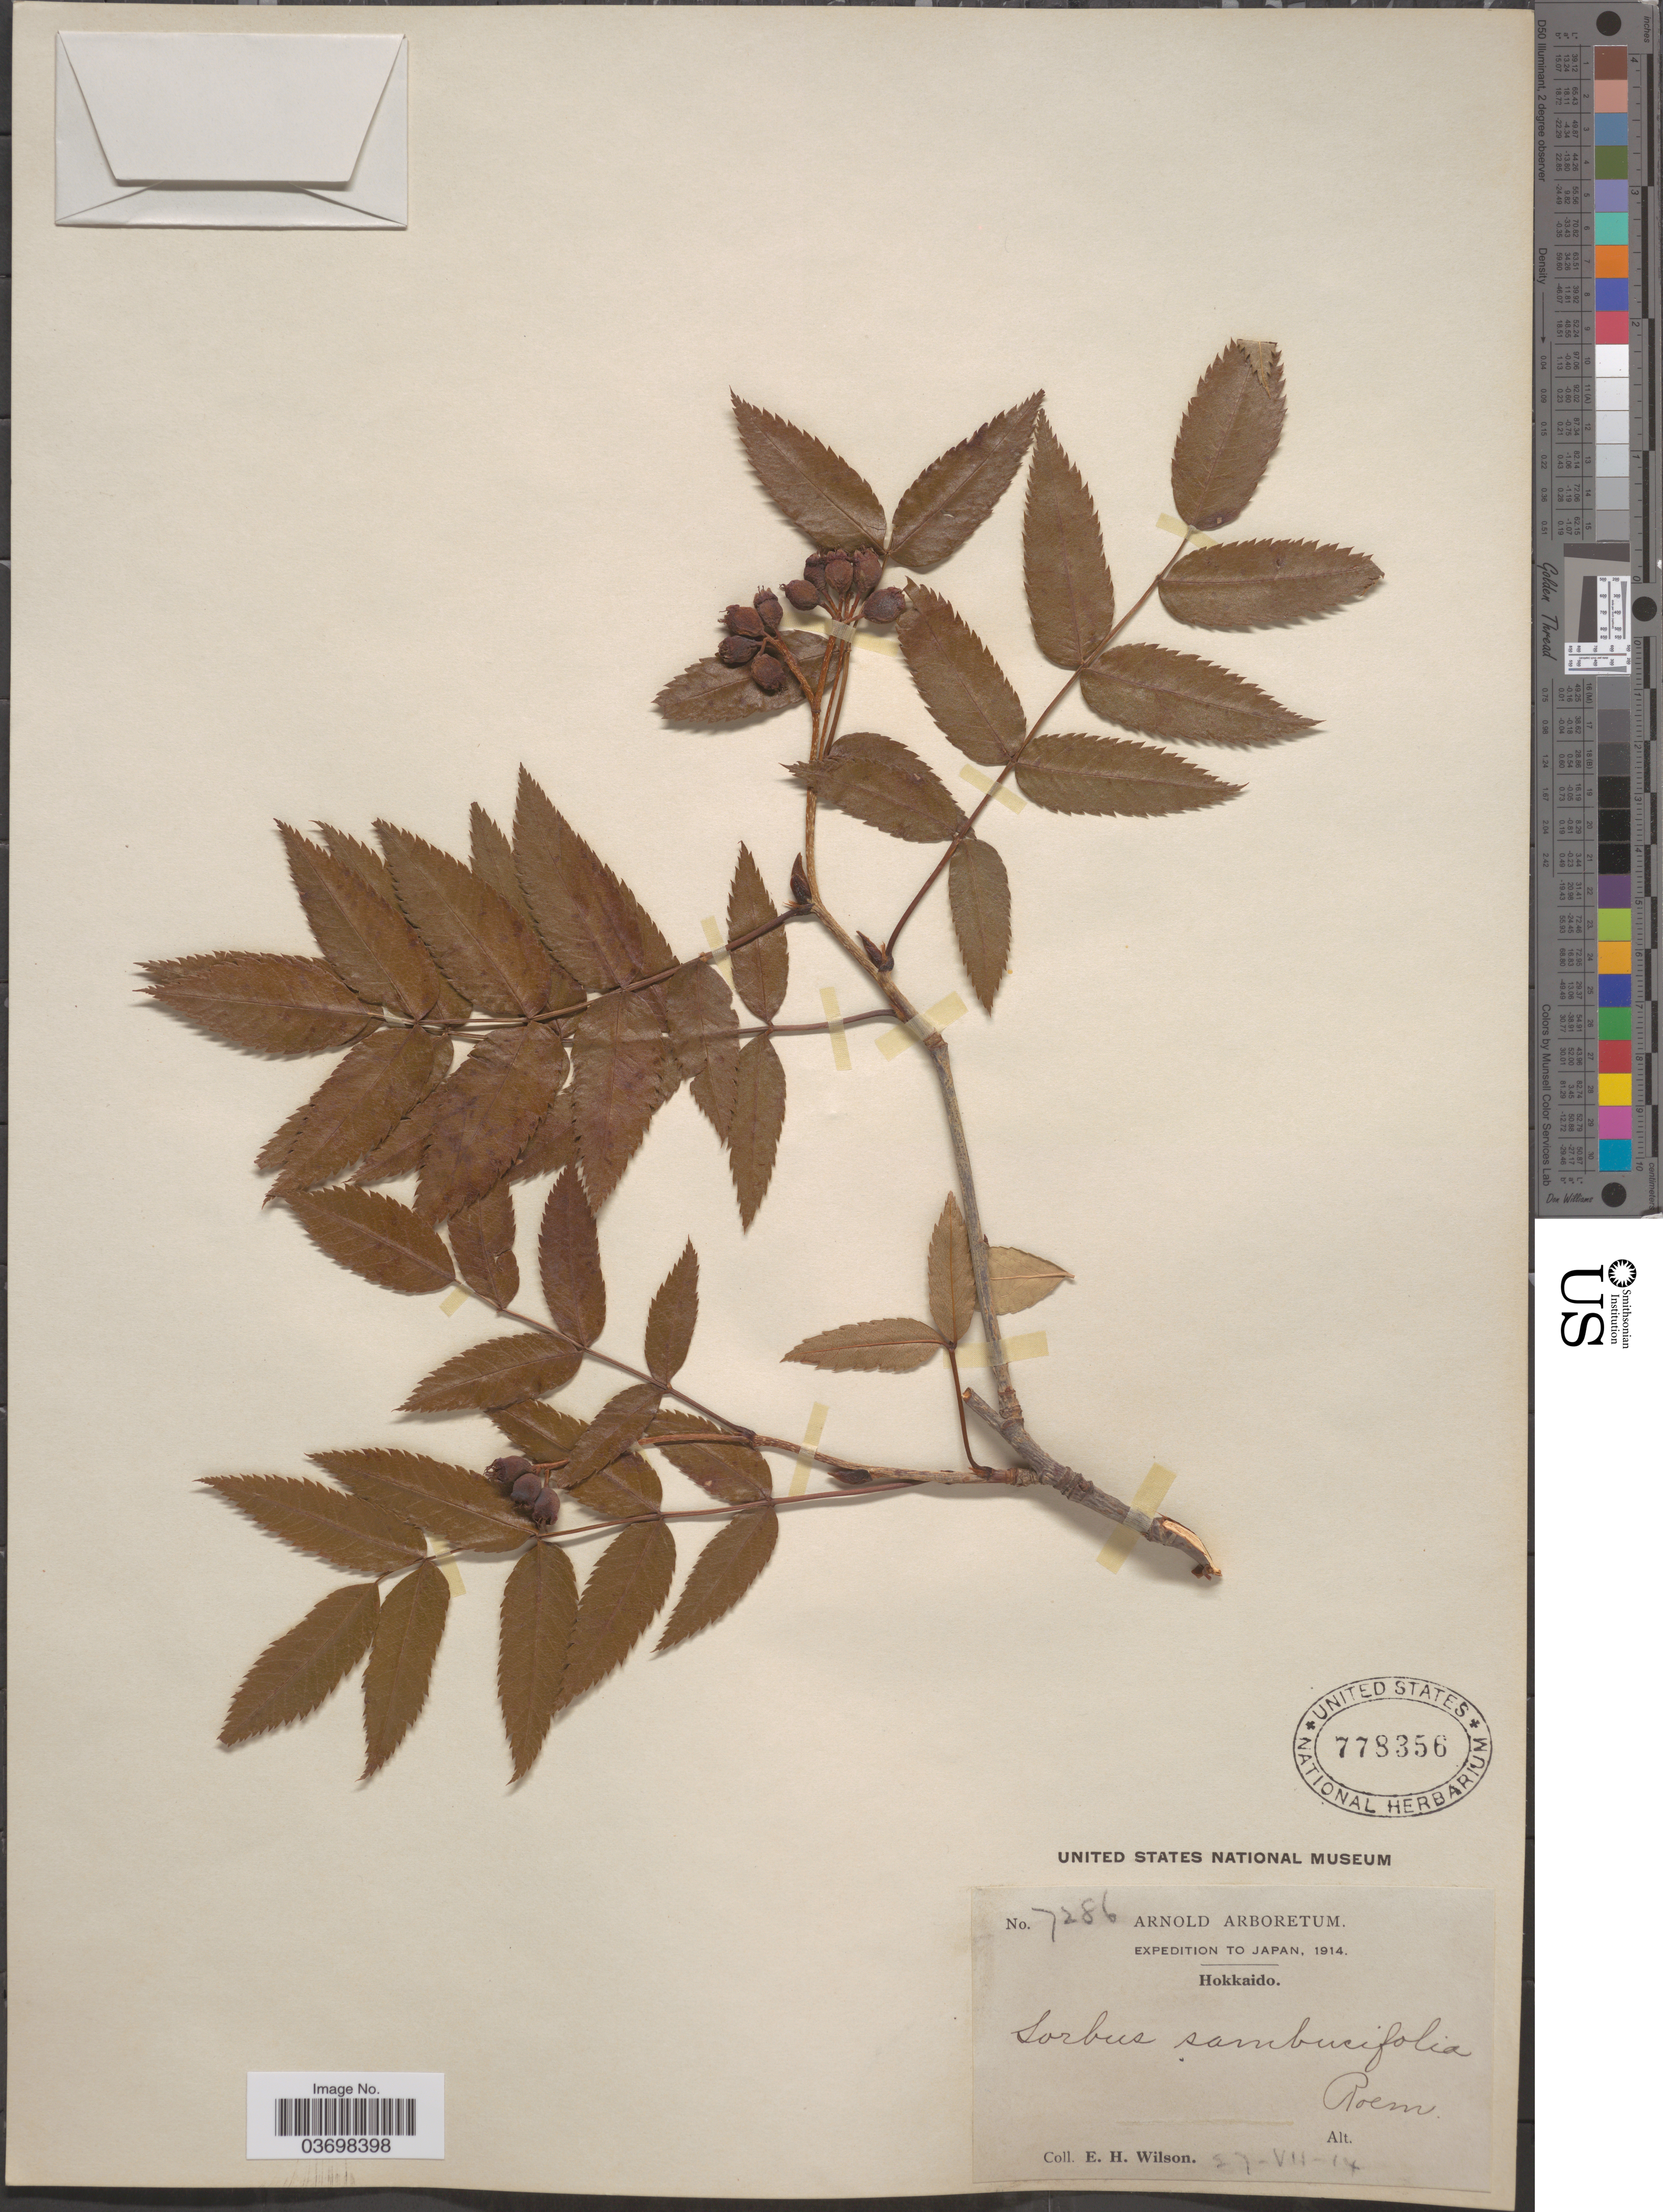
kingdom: Plantae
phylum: Tracheophyta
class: Magnoliopsida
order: Rosales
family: Rosaceae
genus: Sorbus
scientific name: Sorbus sambucifolia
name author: (Cham. & Schltdl.) M. Roem.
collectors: E. Wilson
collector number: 7286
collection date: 1914-07-27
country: Japan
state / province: Hokkaidō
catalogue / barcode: US 778356